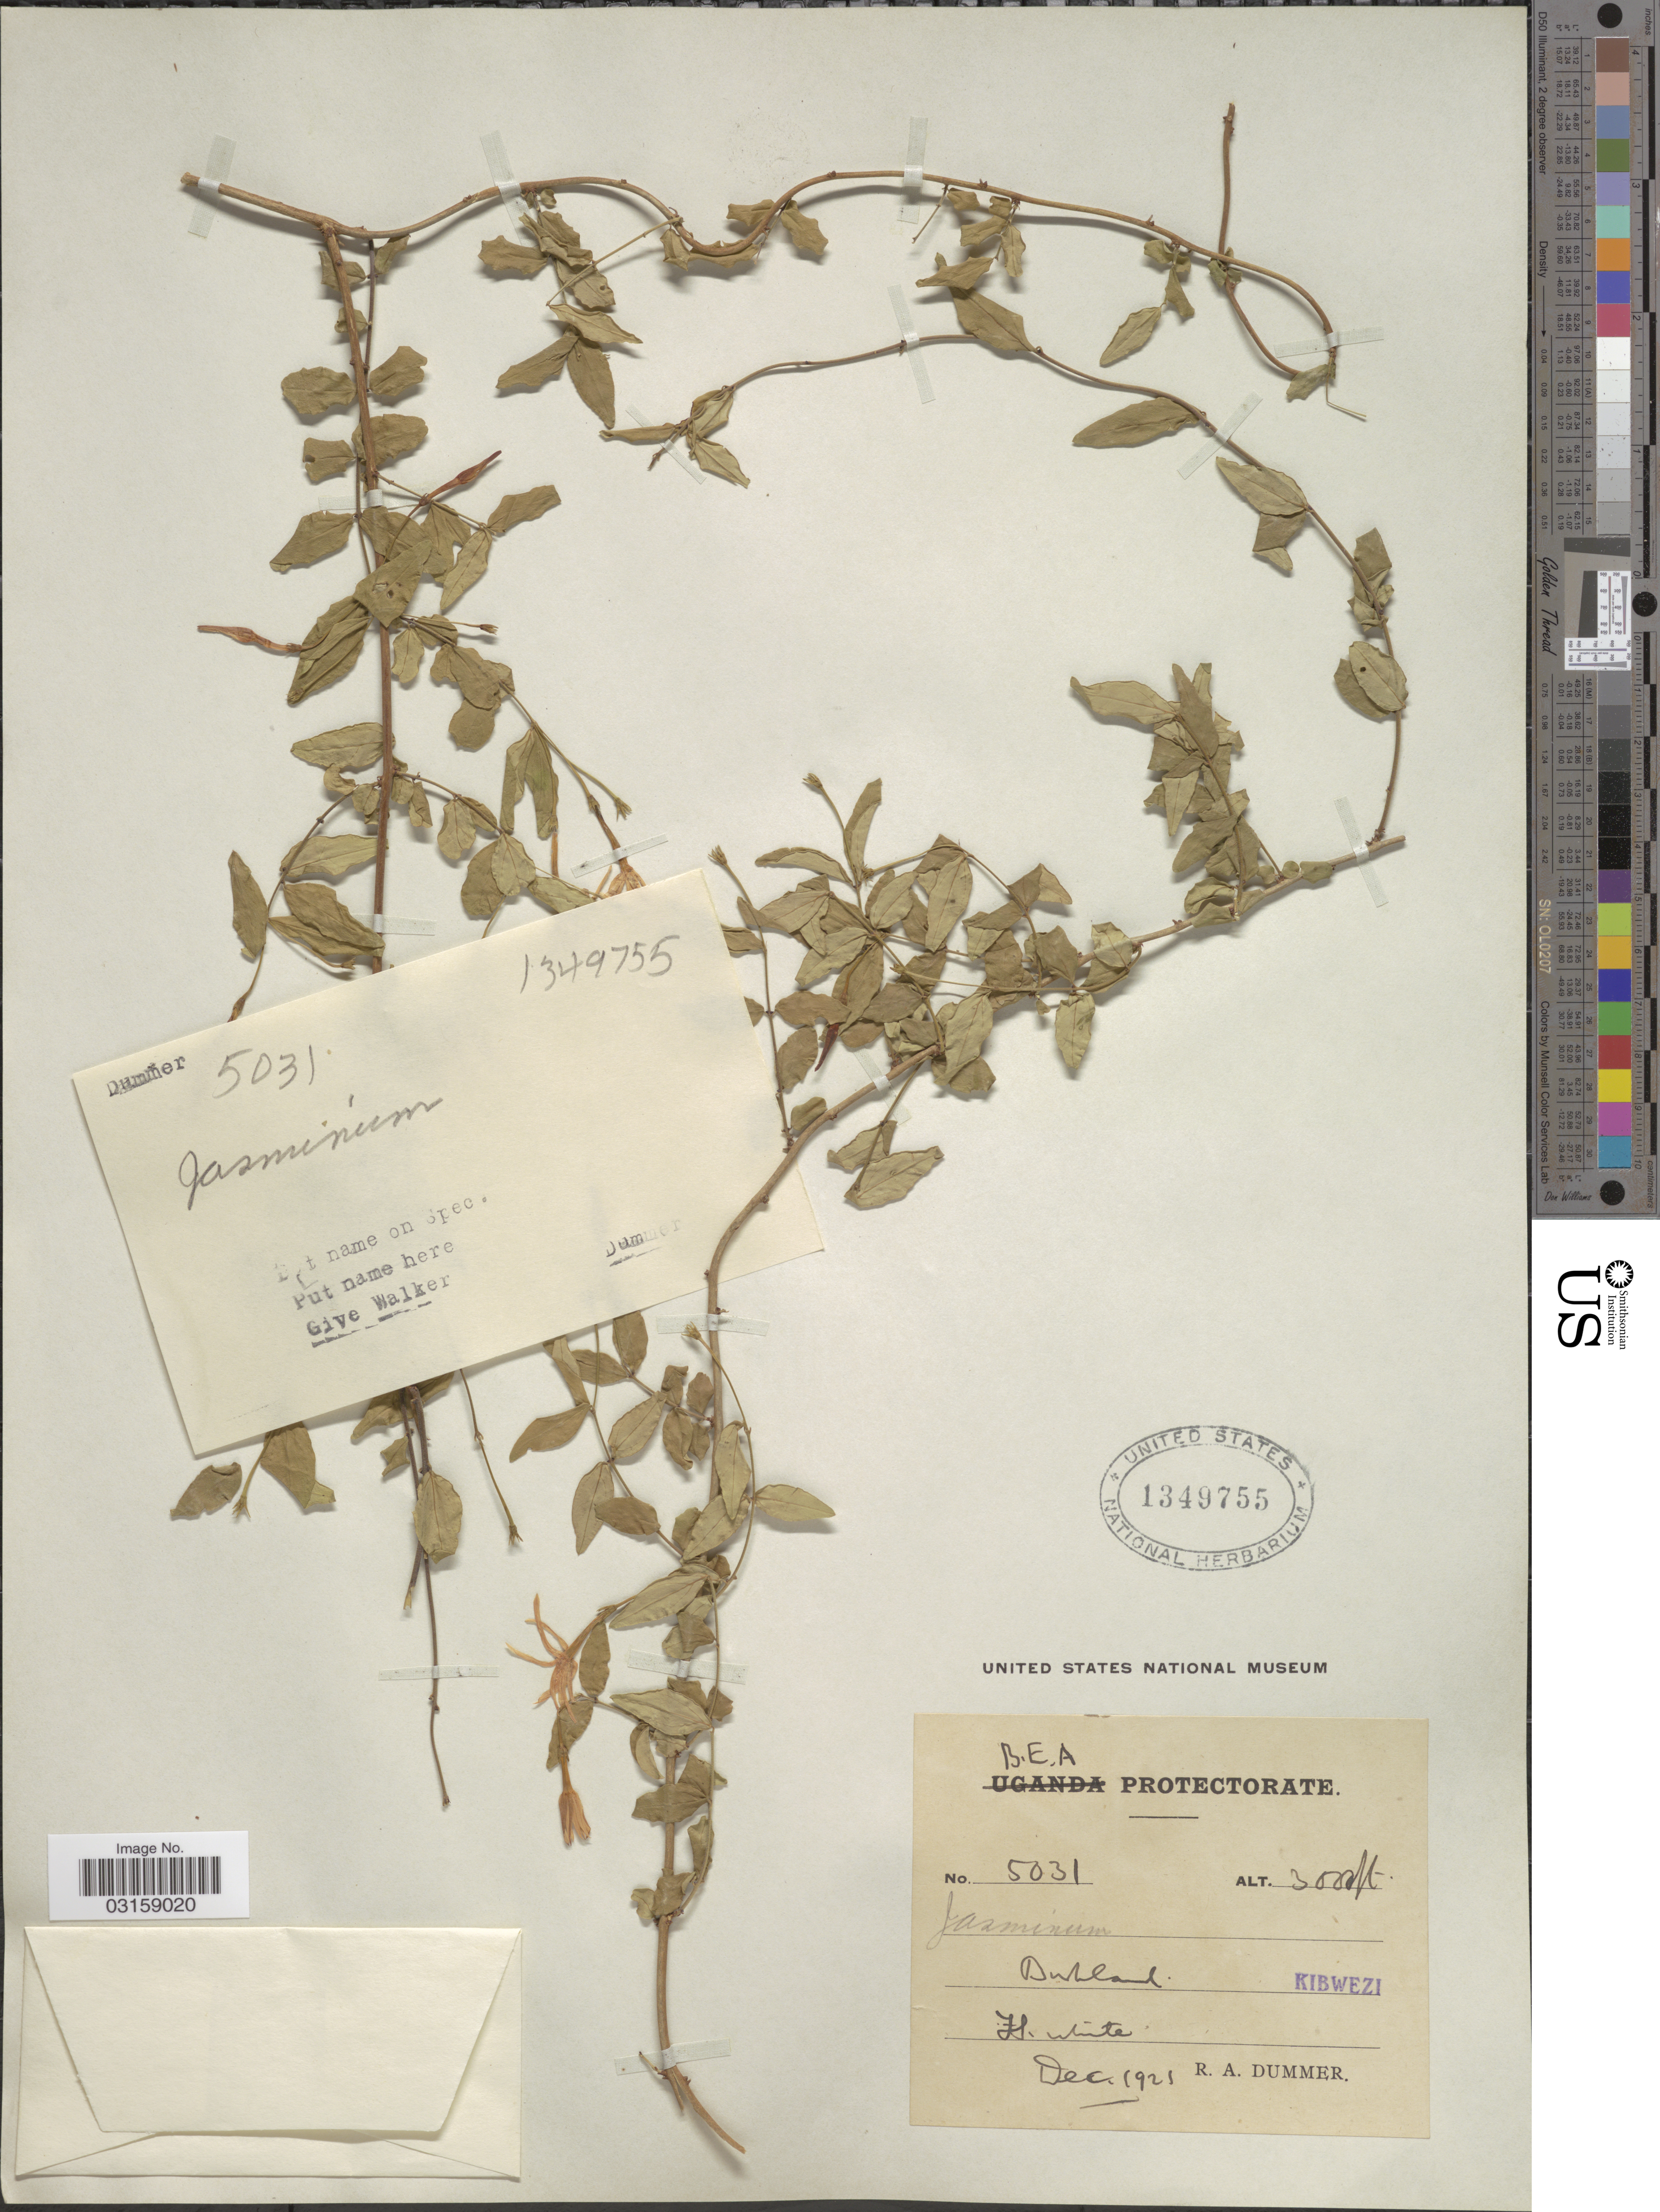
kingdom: Plantae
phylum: Tracheophyta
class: Magnoliopsida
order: Lamiales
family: Oleaceae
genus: Jasminum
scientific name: Jasminum sp.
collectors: R. Dümmer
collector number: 5031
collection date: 1921-12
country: Kenya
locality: B.E.A. Protectorate. Duhland [interpreted]. Kibwezi.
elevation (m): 914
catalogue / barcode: US 1349755